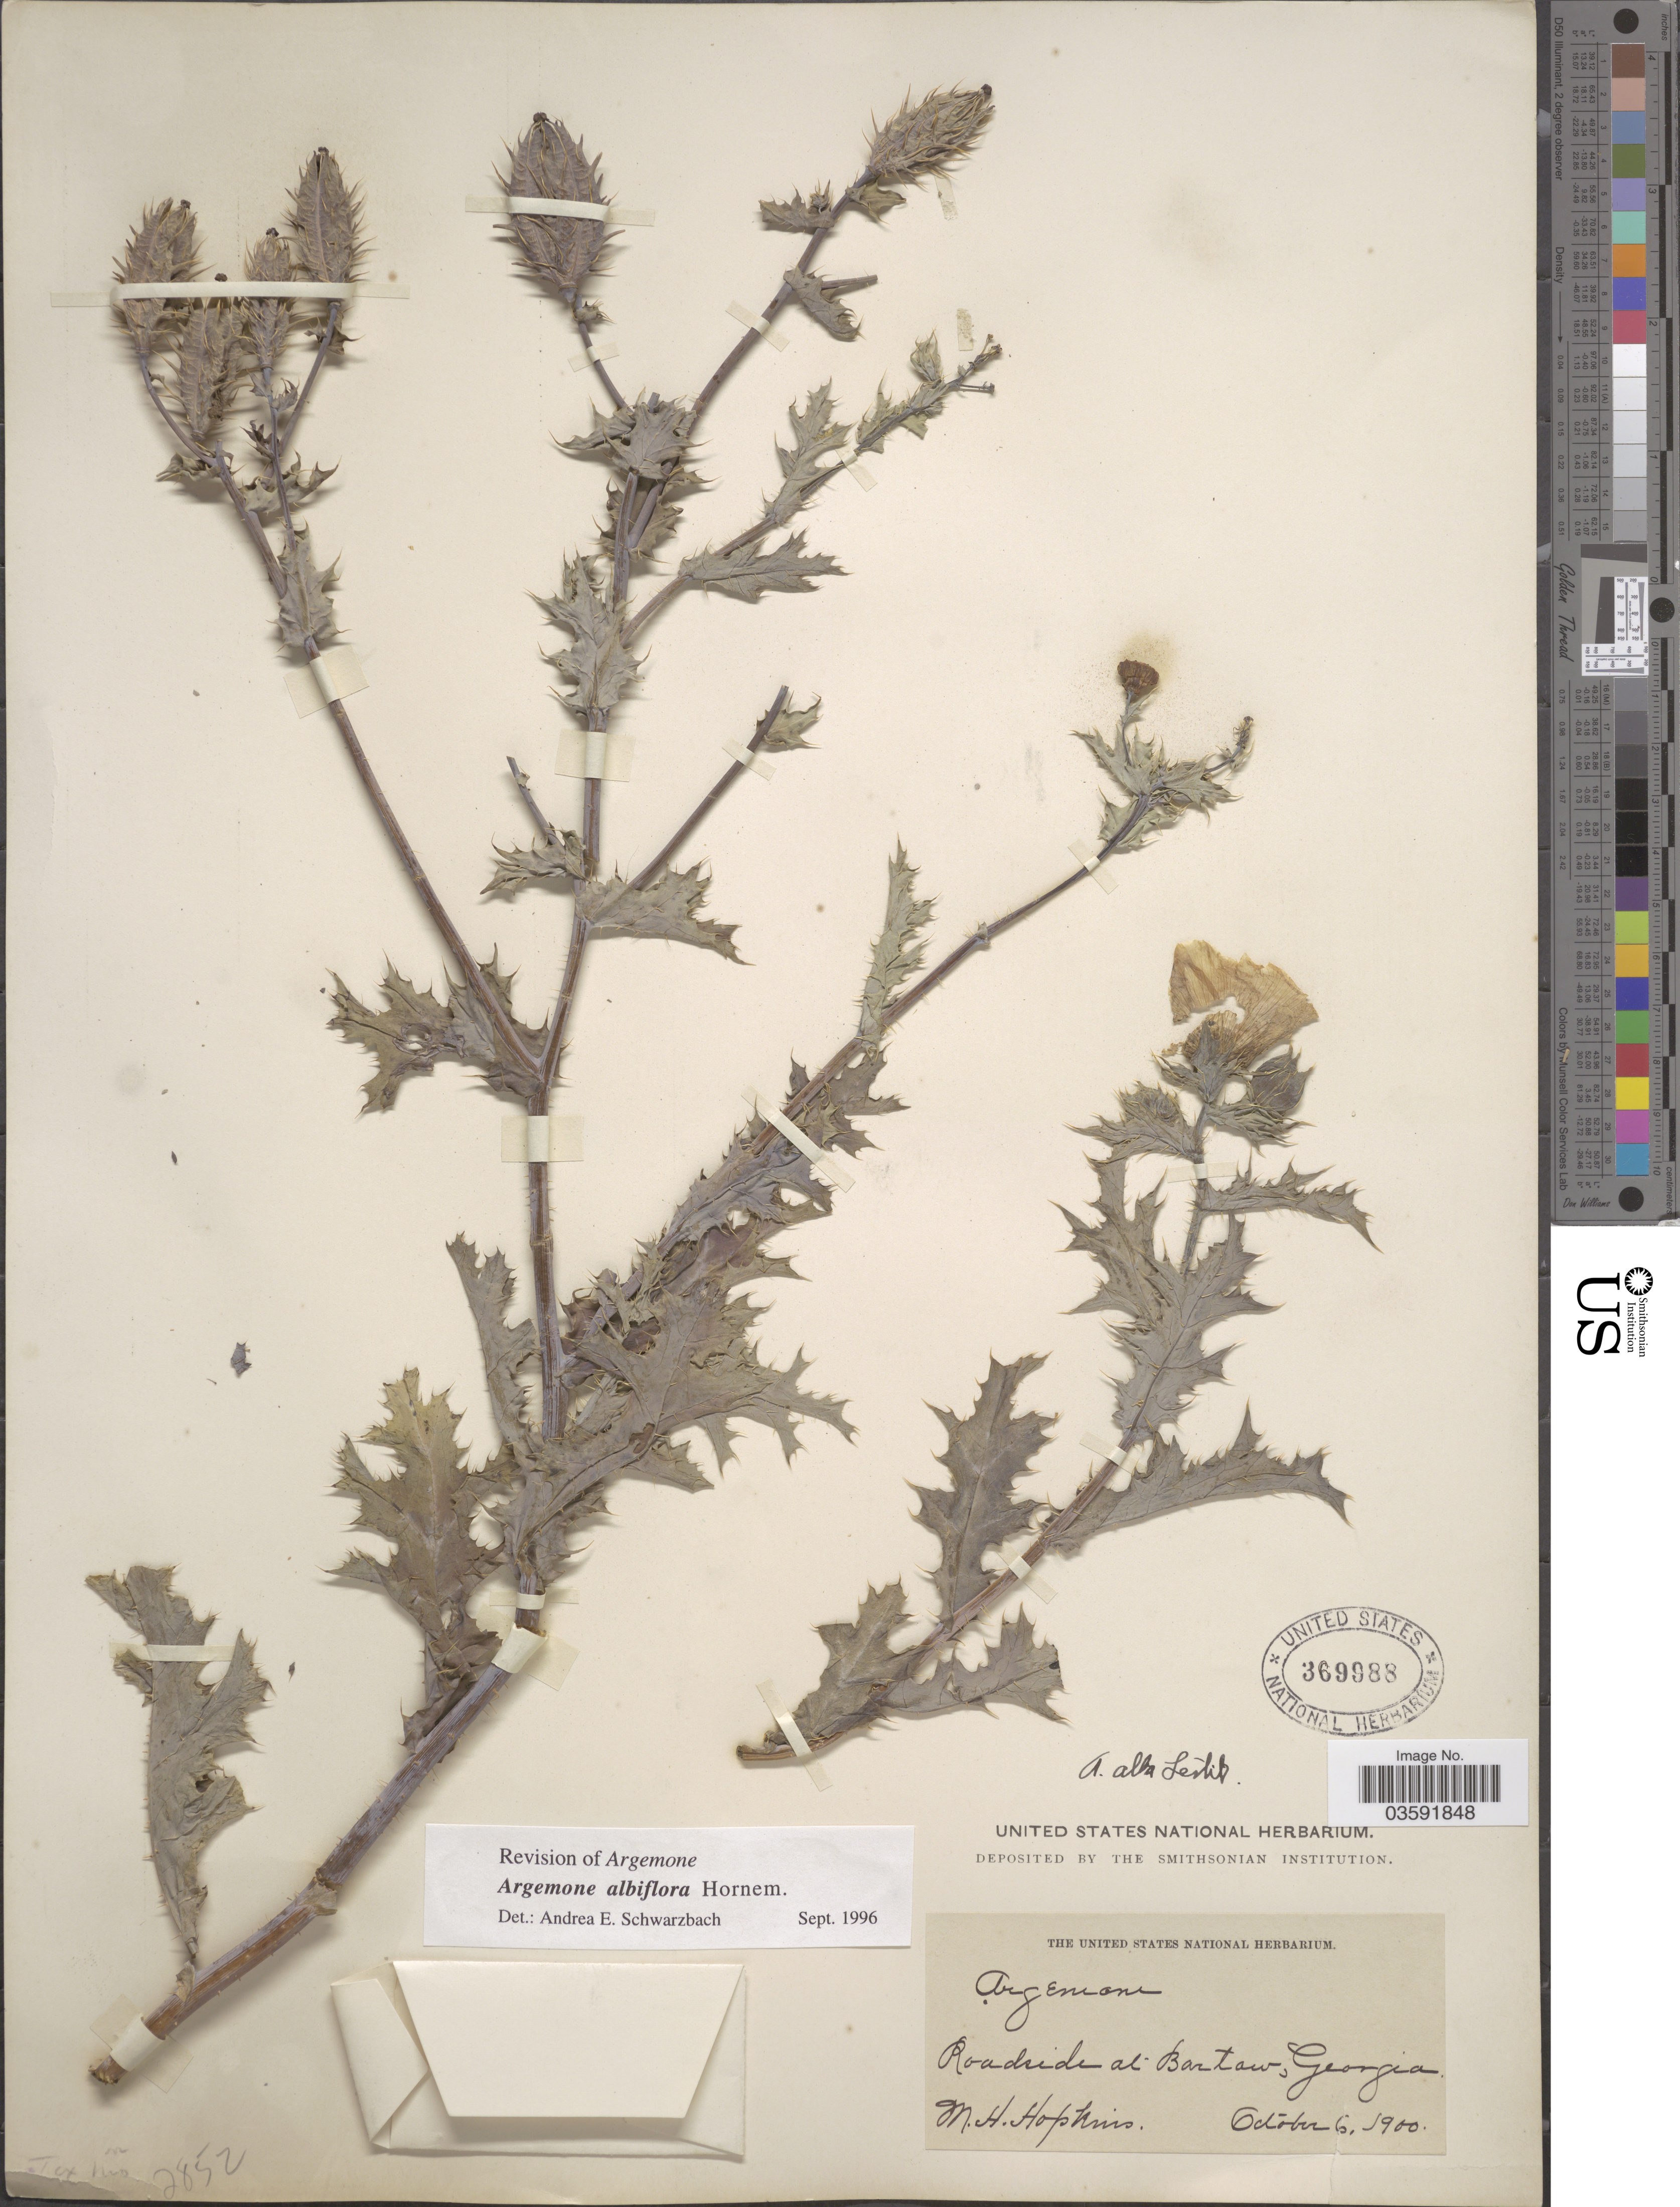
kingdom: Plantae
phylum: Tracheophyta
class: Magnoliopsida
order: Ranunculales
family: Papaveraceae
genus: Argemone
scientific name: Argemone albiflora subsp. albiflora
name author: Hornem.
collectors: M. Hopkins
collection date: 1900-10-06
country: United States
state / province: Georgia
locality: At Bartaw.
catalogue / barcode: US 369988